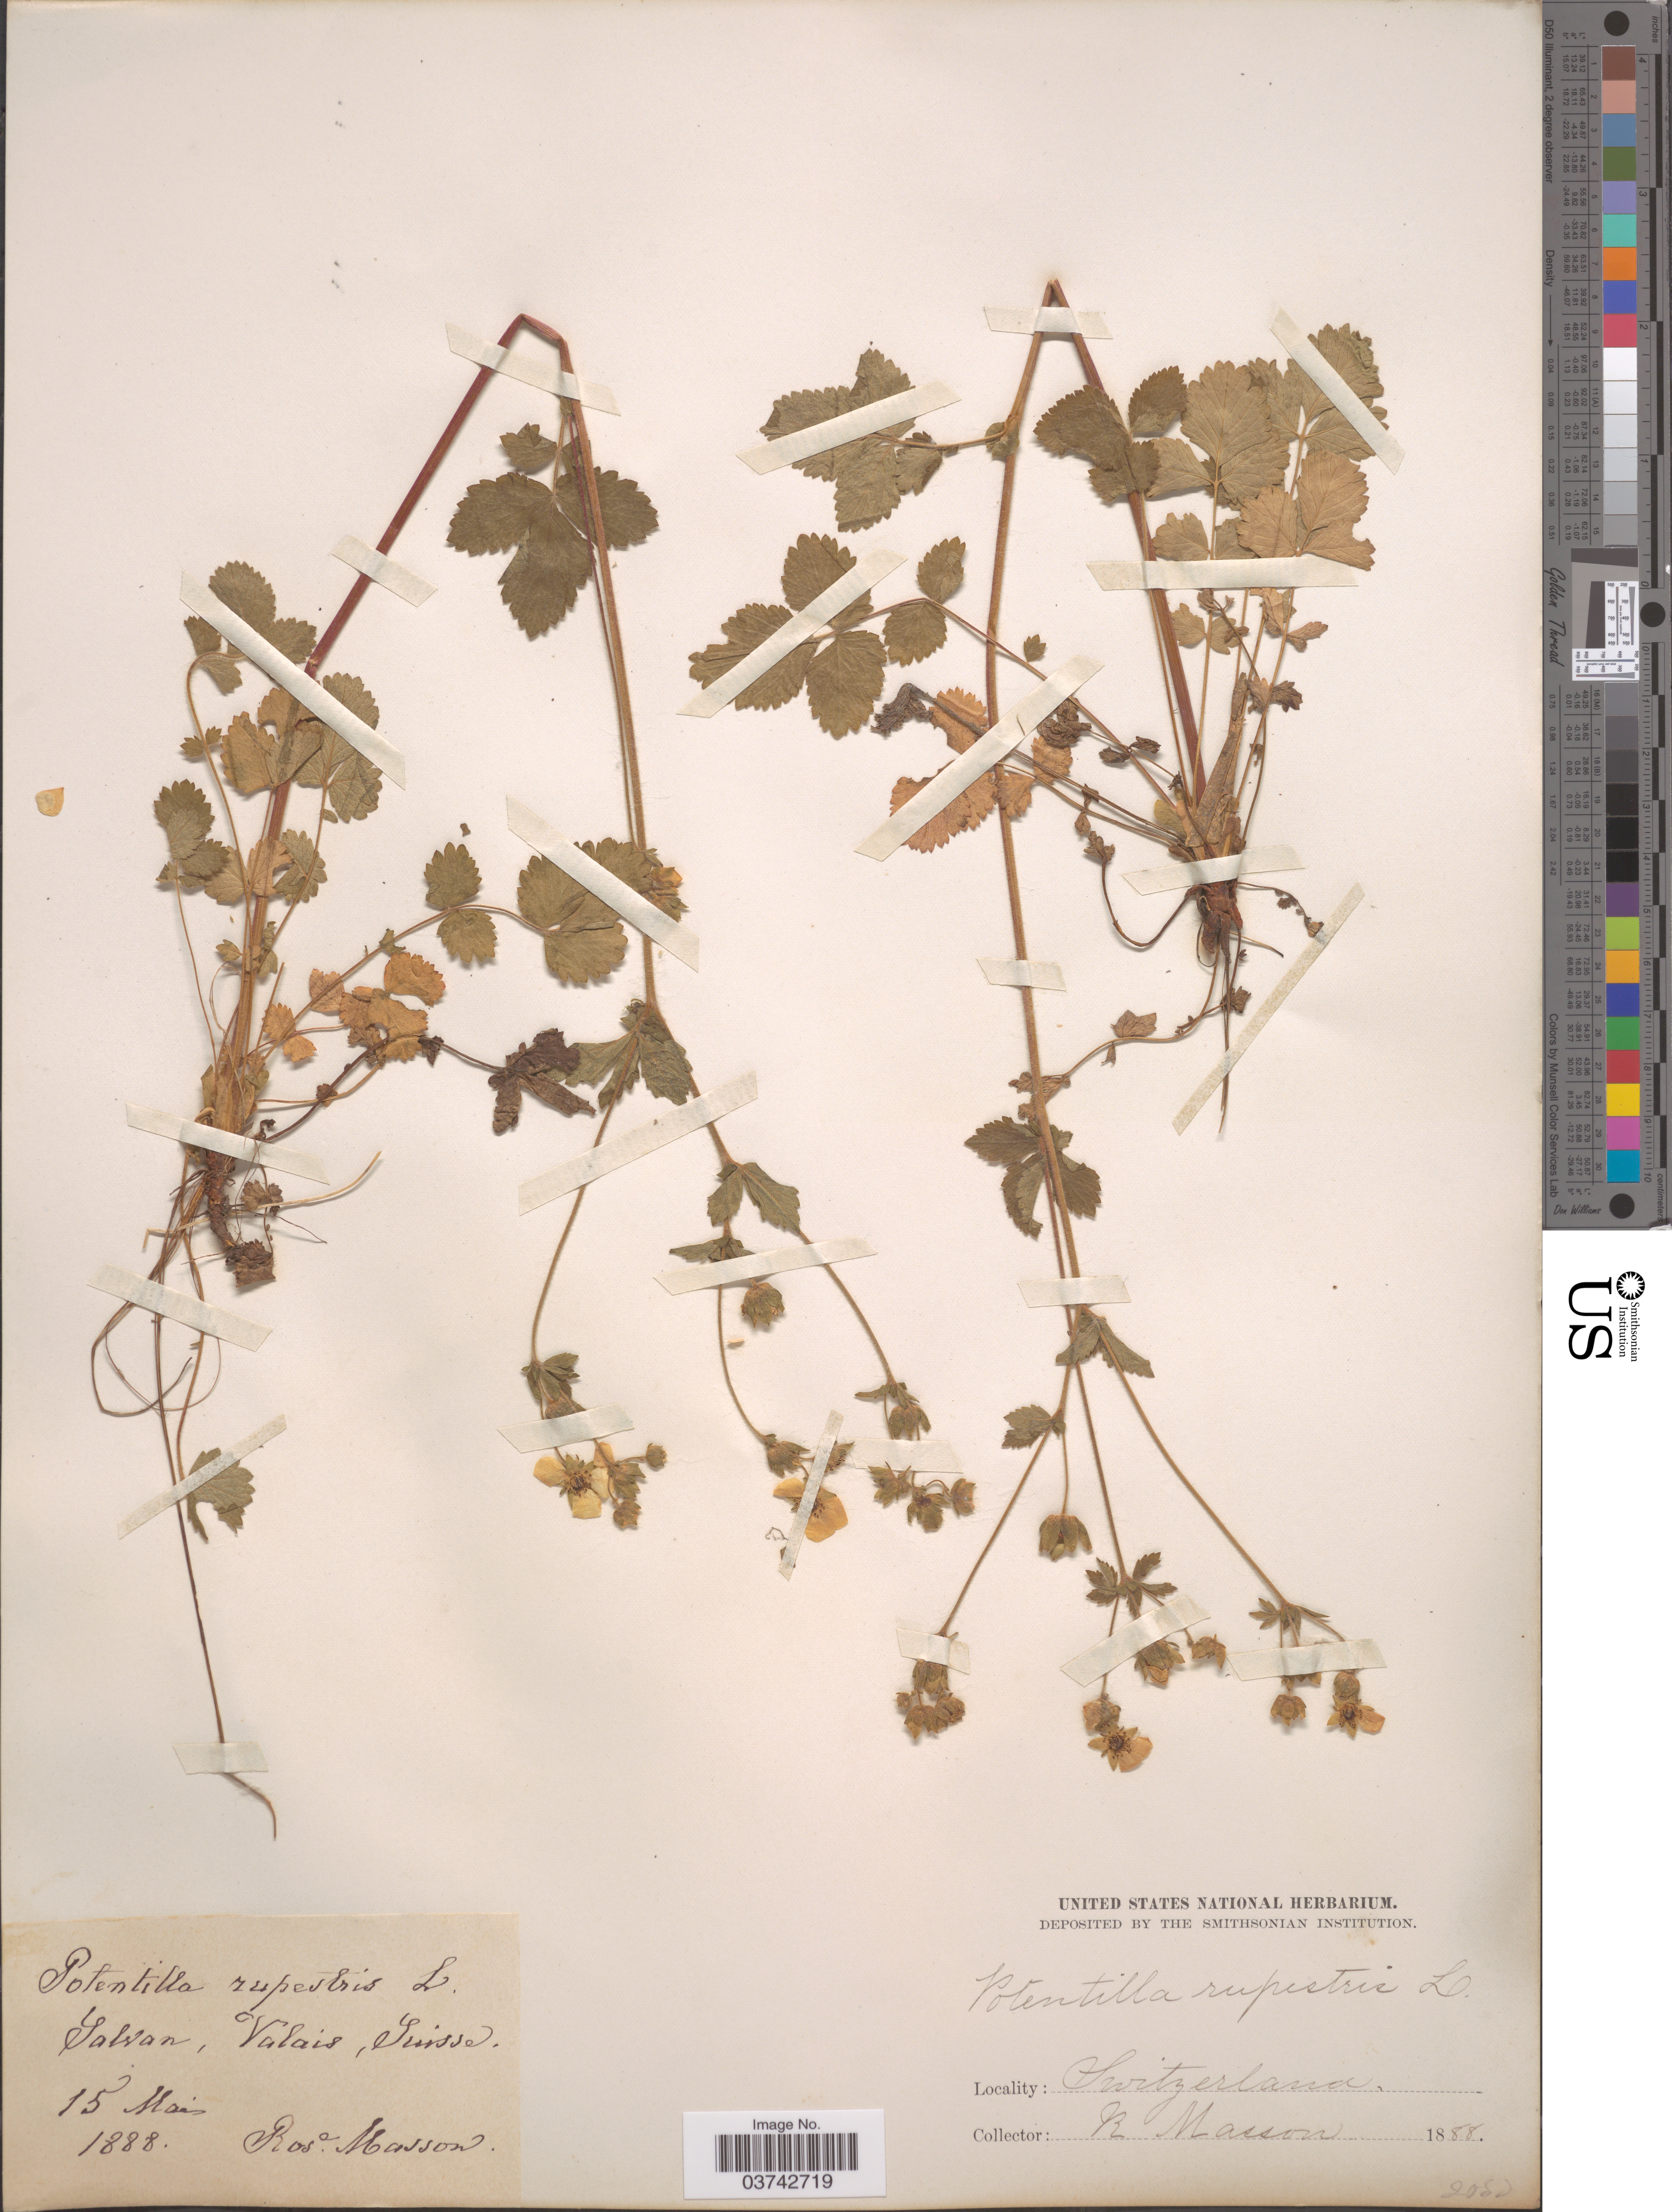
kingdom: Plantae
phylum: Tracheophyta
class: Magnoliopsida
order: Rosales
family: Rosaceae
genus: Drymocallis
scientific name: Drymocallis rupestris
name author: (L.) Soják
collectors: R. Masson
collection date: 1888-05-15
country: Switzerland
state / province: Valais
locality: Salvan, Valais, Suisse.